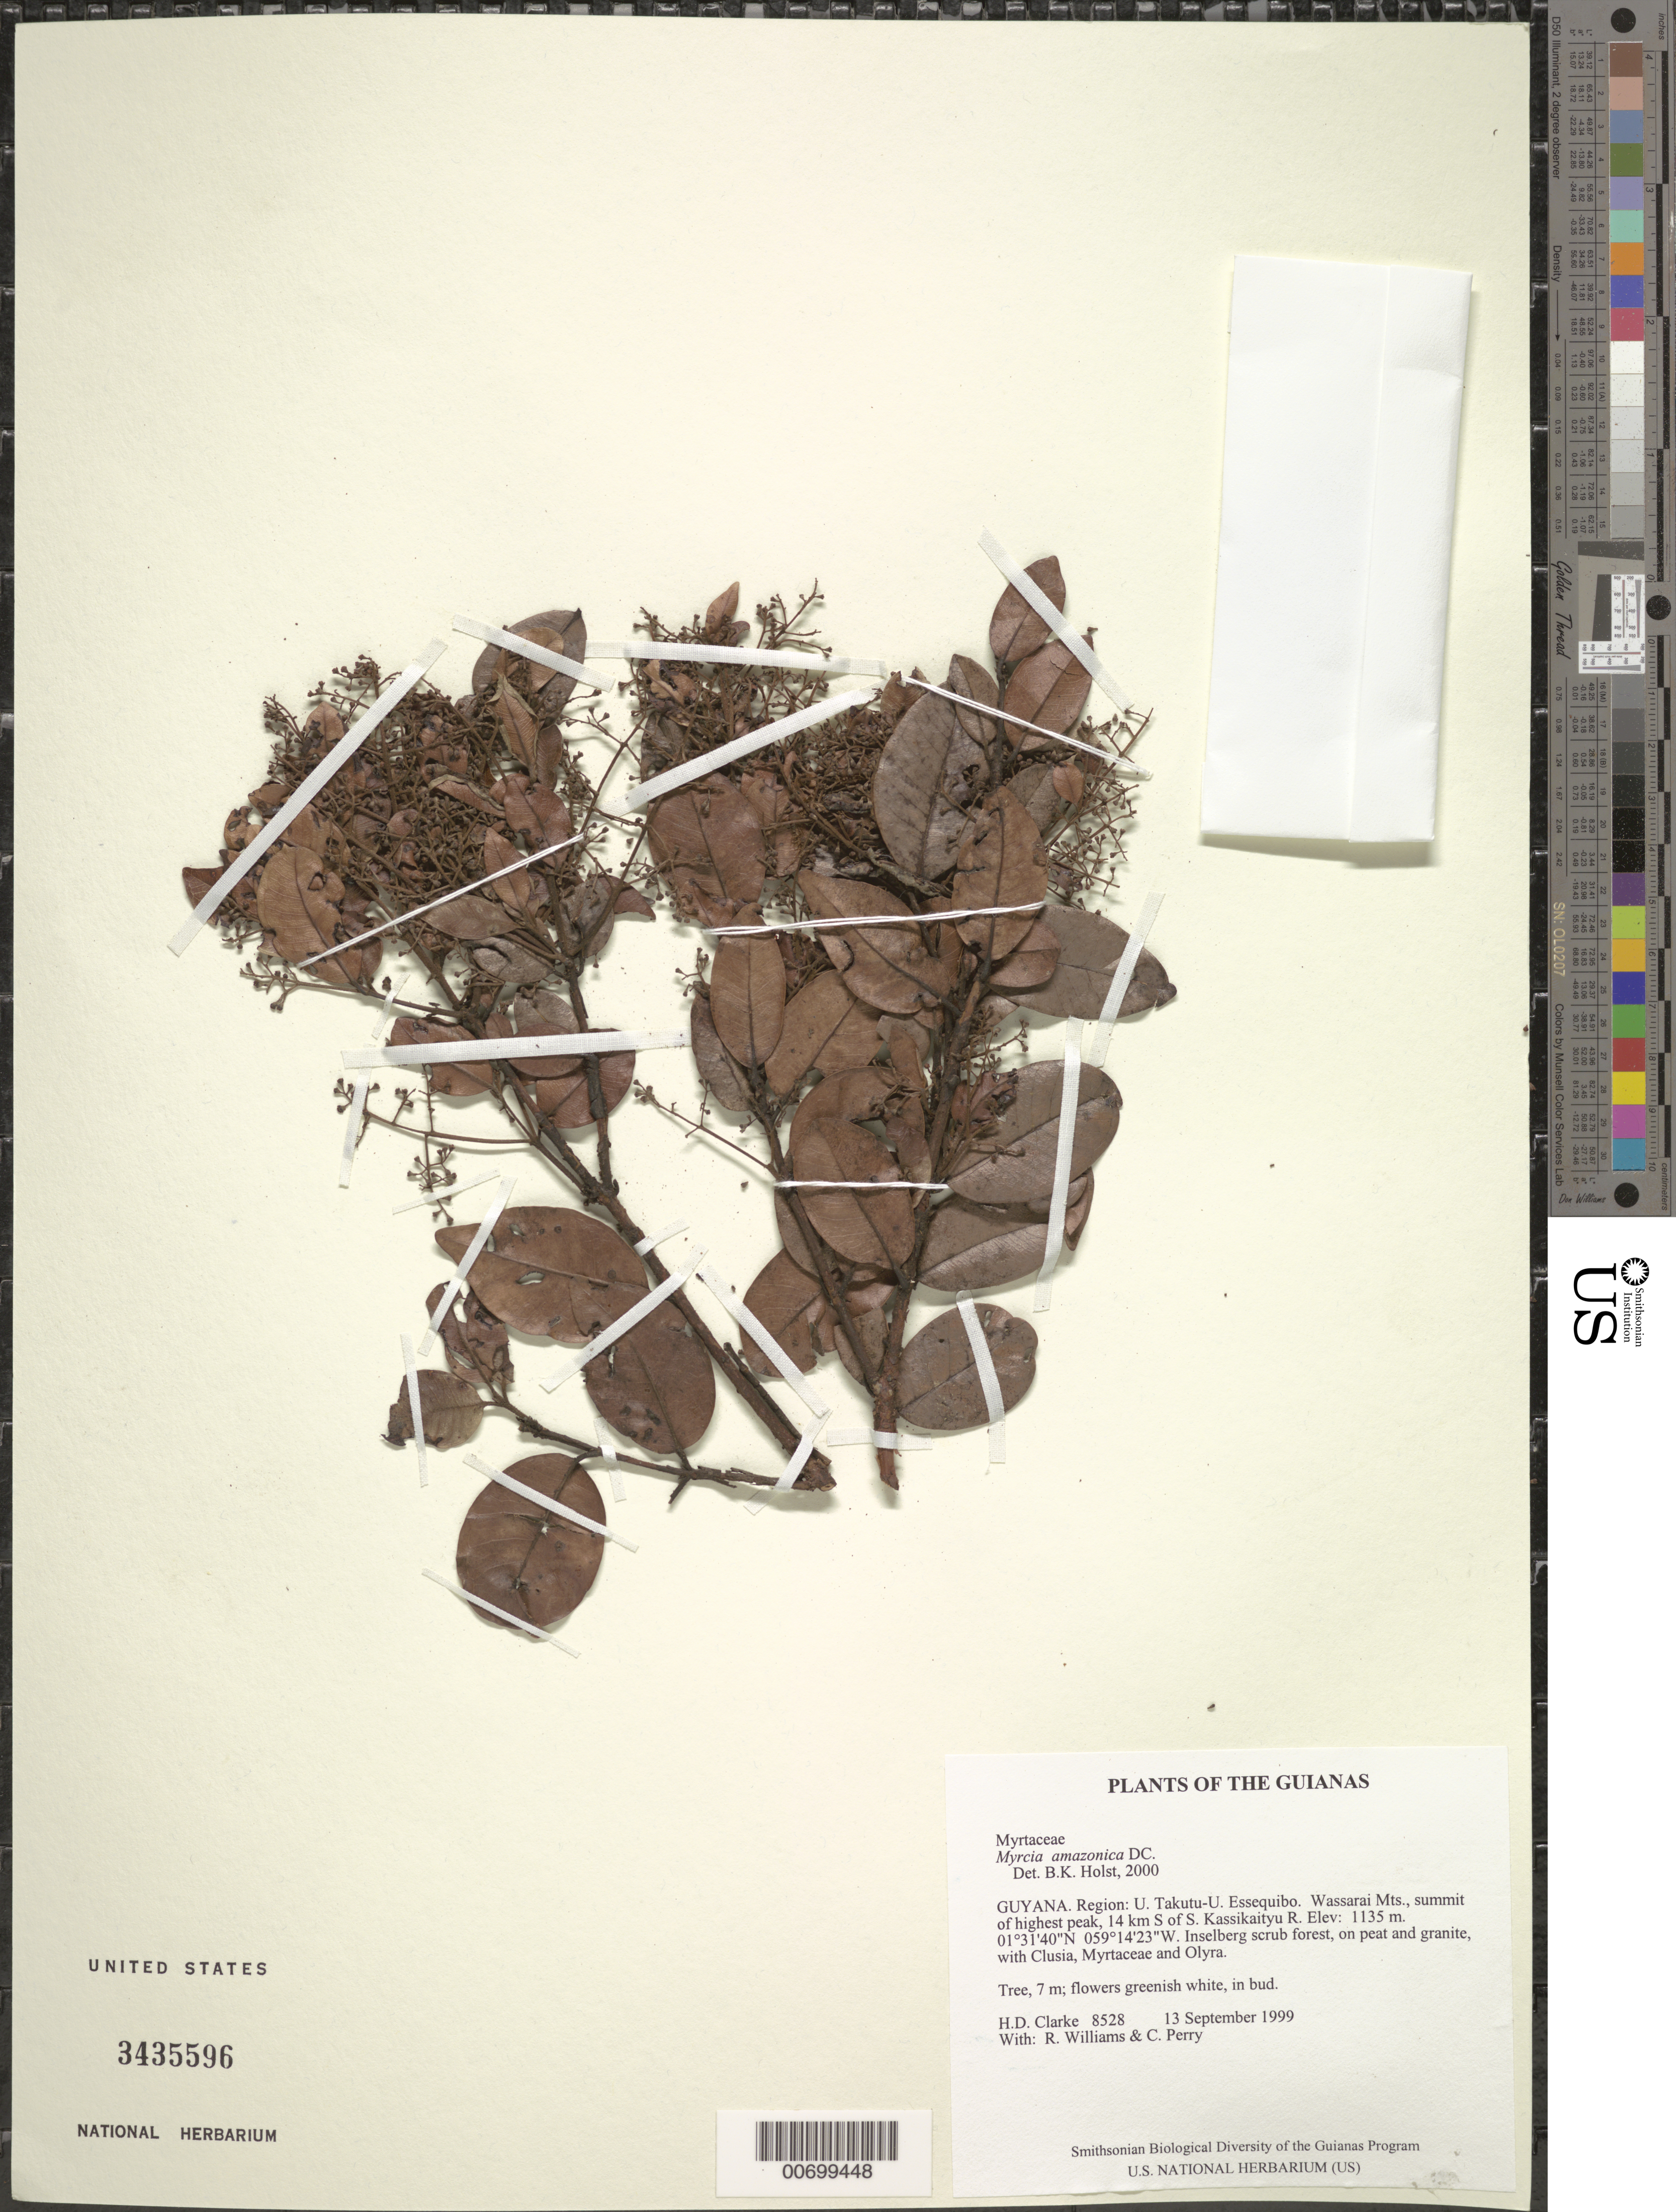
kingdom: Plantae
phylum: Tracheophyta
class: Magnoliopsida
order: Myrtales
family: Myrtaceae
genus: Myrcia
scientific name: Myrcia amazonica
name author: DC.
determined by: Holst, Bruce K.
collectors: H. D. Clarke, R. Williams & C. Perry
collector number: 8528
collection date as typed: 13 September 1999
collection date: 1999-09-13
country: Guyana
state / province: U. Takutu-U. Essequibo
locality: Wassarai Mts., summit of highest peak, 14 km S of S. Kassikaityu R.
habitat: Inselberg scrub forest, on peat and granite, with Clusia, Myrtaceae and Olyra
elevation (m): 1135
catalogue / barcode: US 3435596